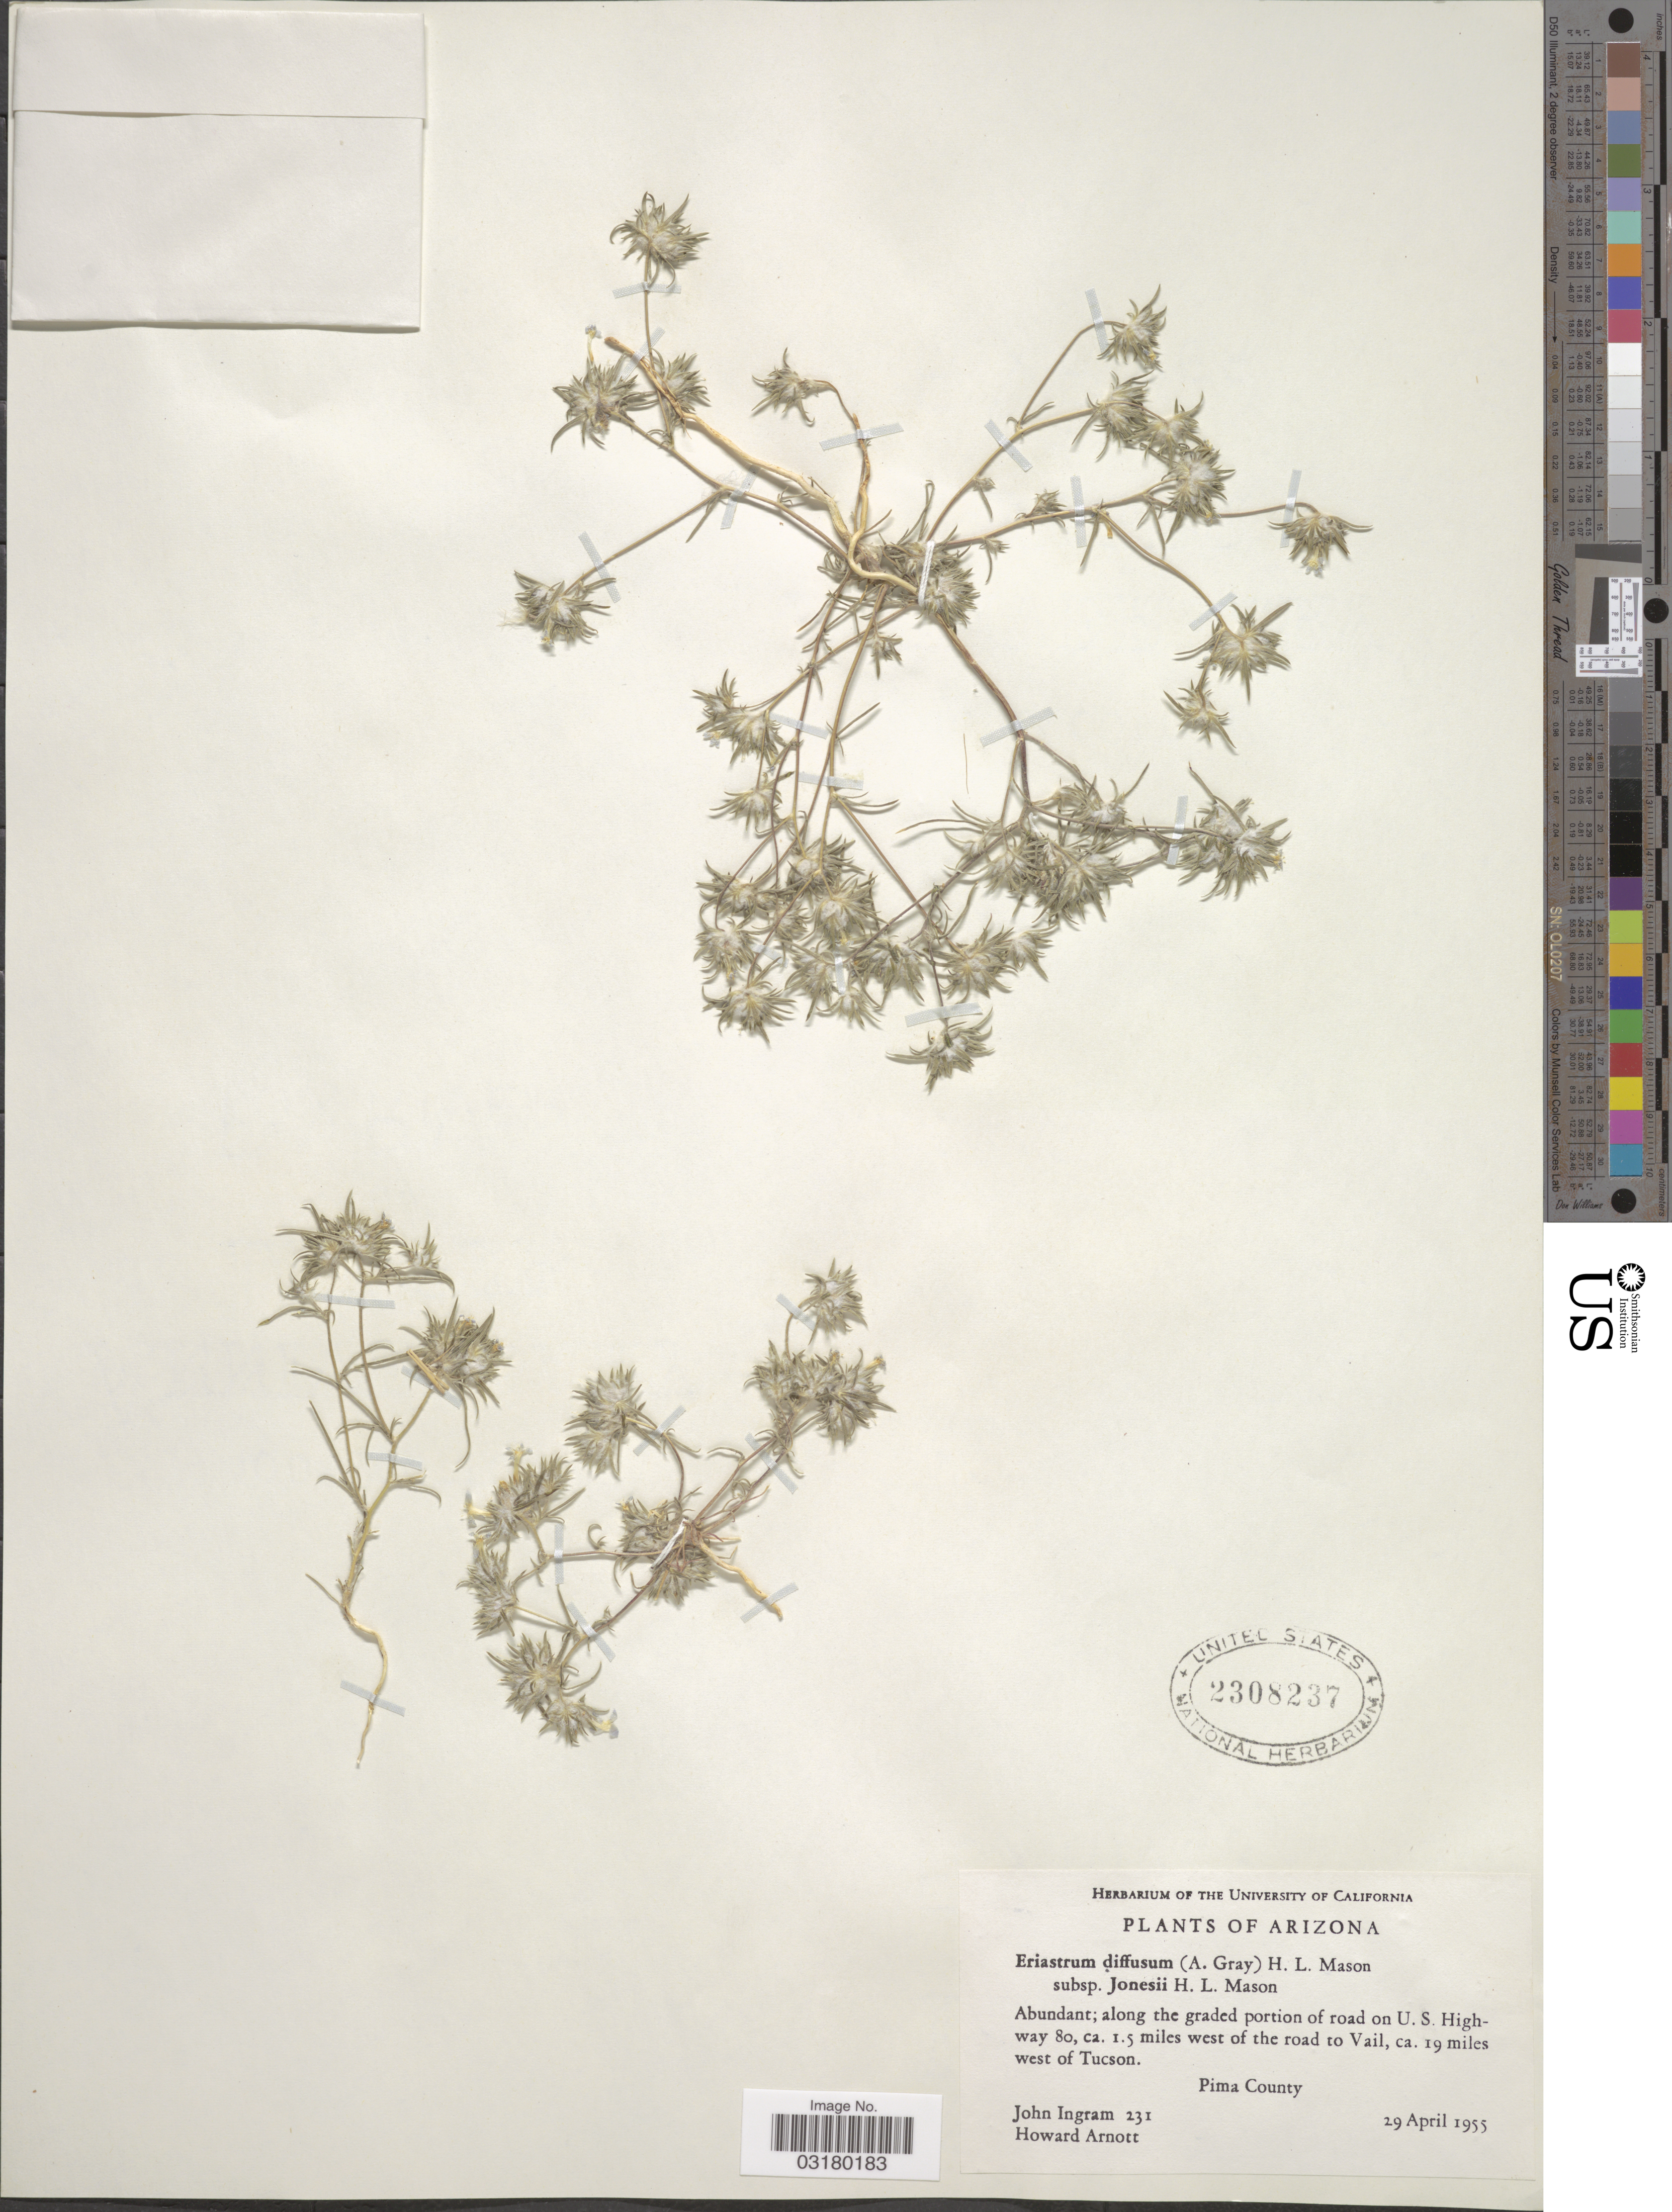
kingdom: Plantae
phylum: Tracheophyta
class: Magnoliopsida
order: Ericales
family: Polemoniaceae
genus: Eriastrum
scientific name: Eriastrum diffusum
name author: (A. Gray) H. Mason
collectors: J. W. Ingram & H. J. Arnott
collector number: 231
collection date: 1955-04-29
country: United States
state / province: Arizona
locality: Abundant; along the graded portion of road on U. S. Highway 80, ca. 1.5 miles west of the road to Vail, ca. 19 miles west of Tucson. Pima County.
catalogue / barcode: US 2308237